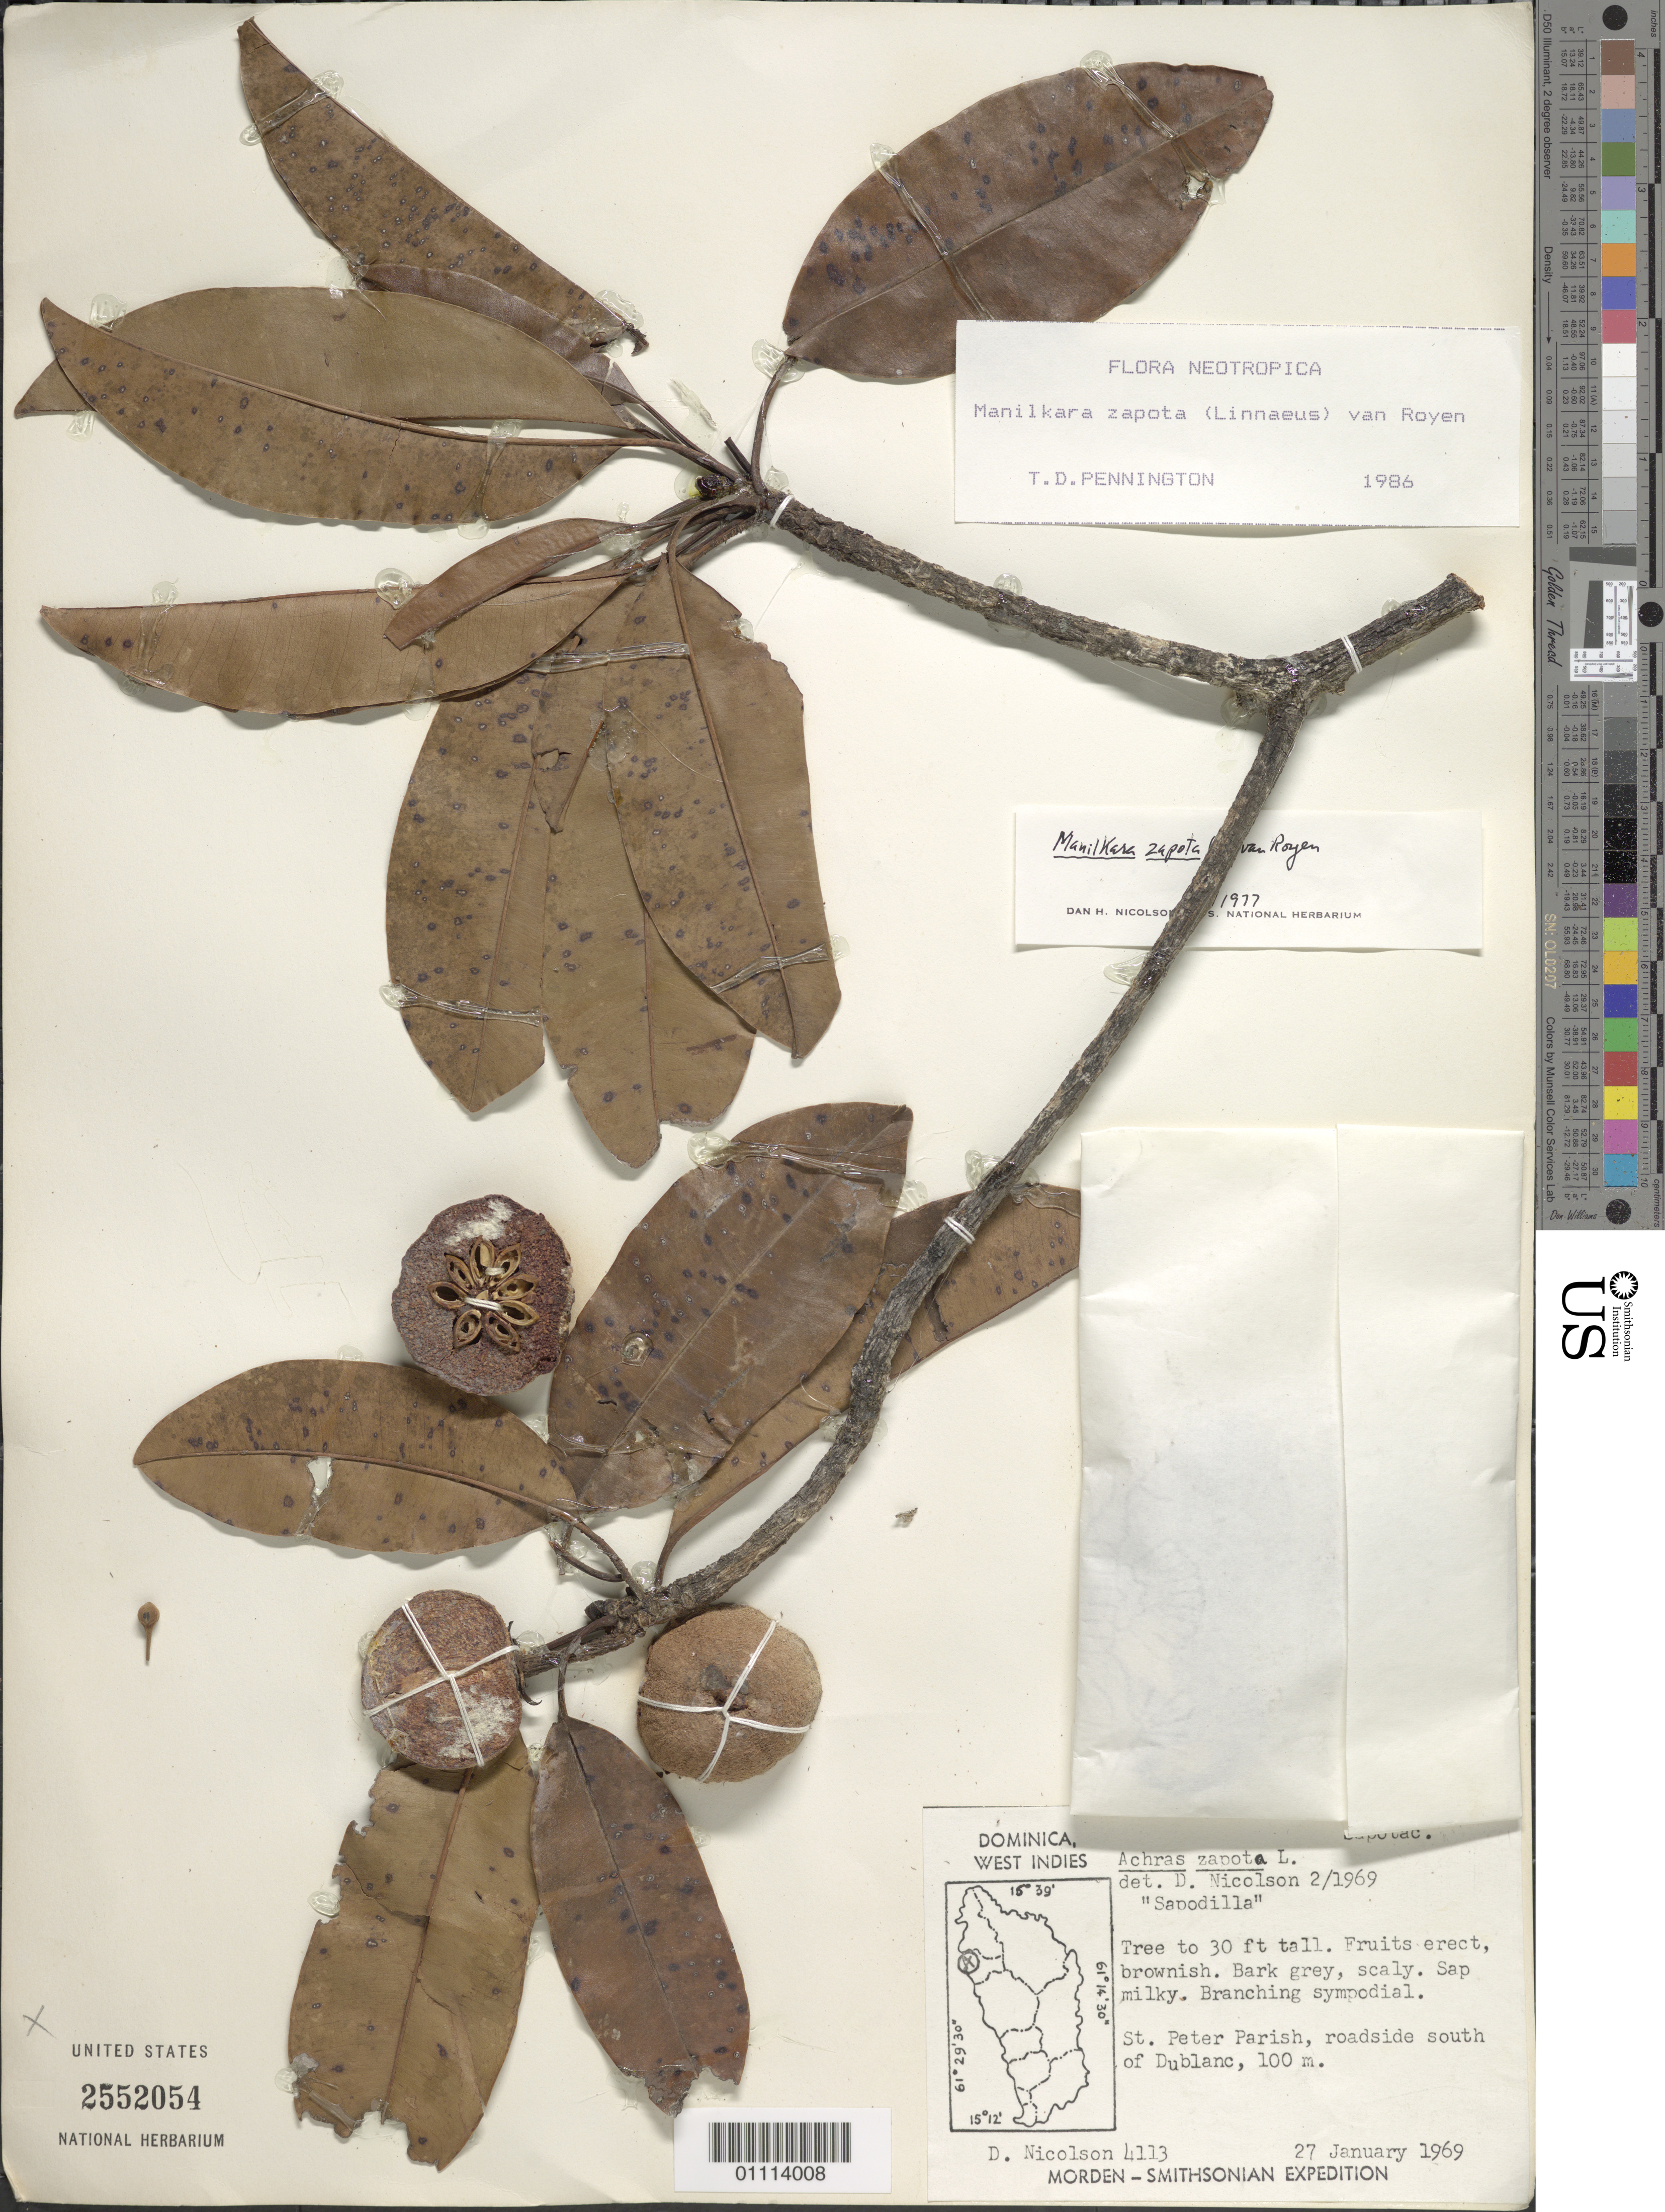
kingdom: Plantae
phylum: Tracheophyta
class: Magnoliopsida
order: Ericales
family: Sapotaceae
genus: Manilkara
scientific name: Manilkara zapota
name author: (L.) P. Royen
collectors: D. H. Nicolson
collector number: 4113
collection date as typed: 27 Jan 1969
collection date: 1969-01-27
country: Dominica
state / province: St. Peter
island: Dominica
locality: St. Peter Parish, roadside S of Dublanc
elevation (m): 100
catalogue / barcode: US 2552054